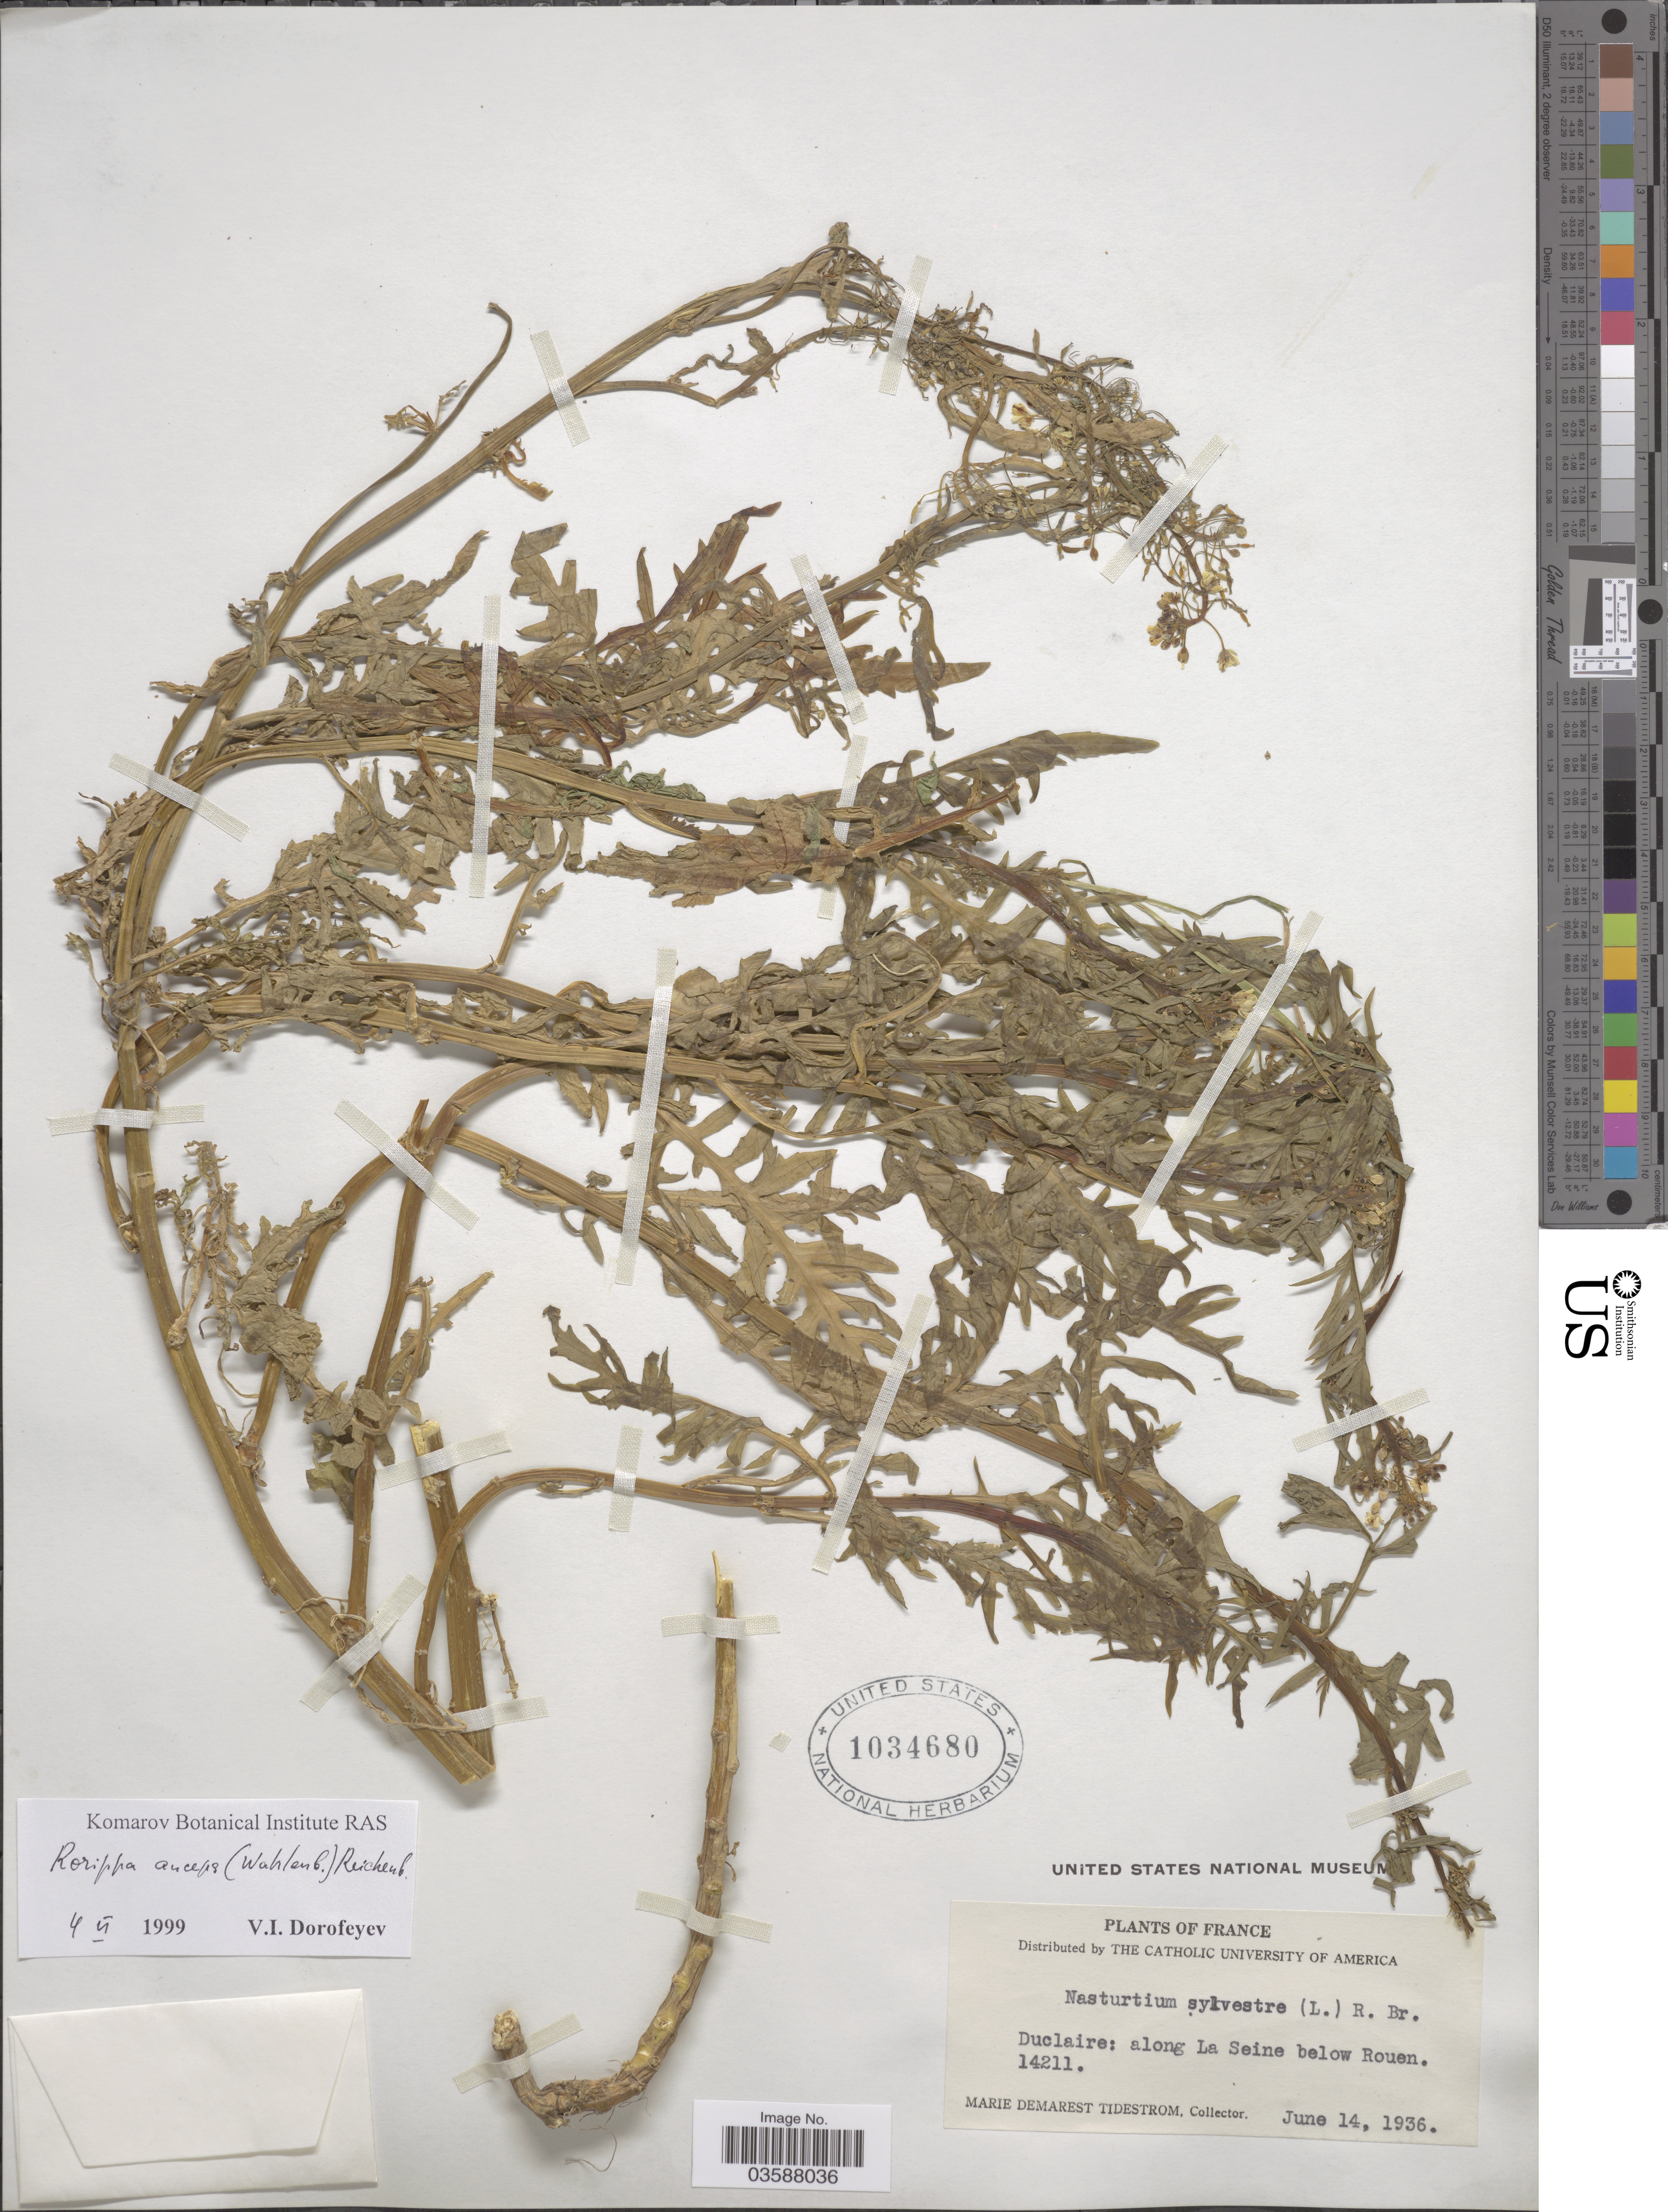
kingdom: Plantae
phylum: Tracheophyta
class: Magnoliopsida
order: Brassicales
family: Brassicaceae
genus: Rorippa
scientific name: Rorippa x anceps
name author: (Wahlenb.) Rchb.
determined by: Dorofeyev, V. I.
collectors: M. Tidestrom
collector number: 14211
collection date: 1936-06-14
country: France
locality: Duclaire: along La Seine below Rouen.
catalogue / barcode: US 1034680